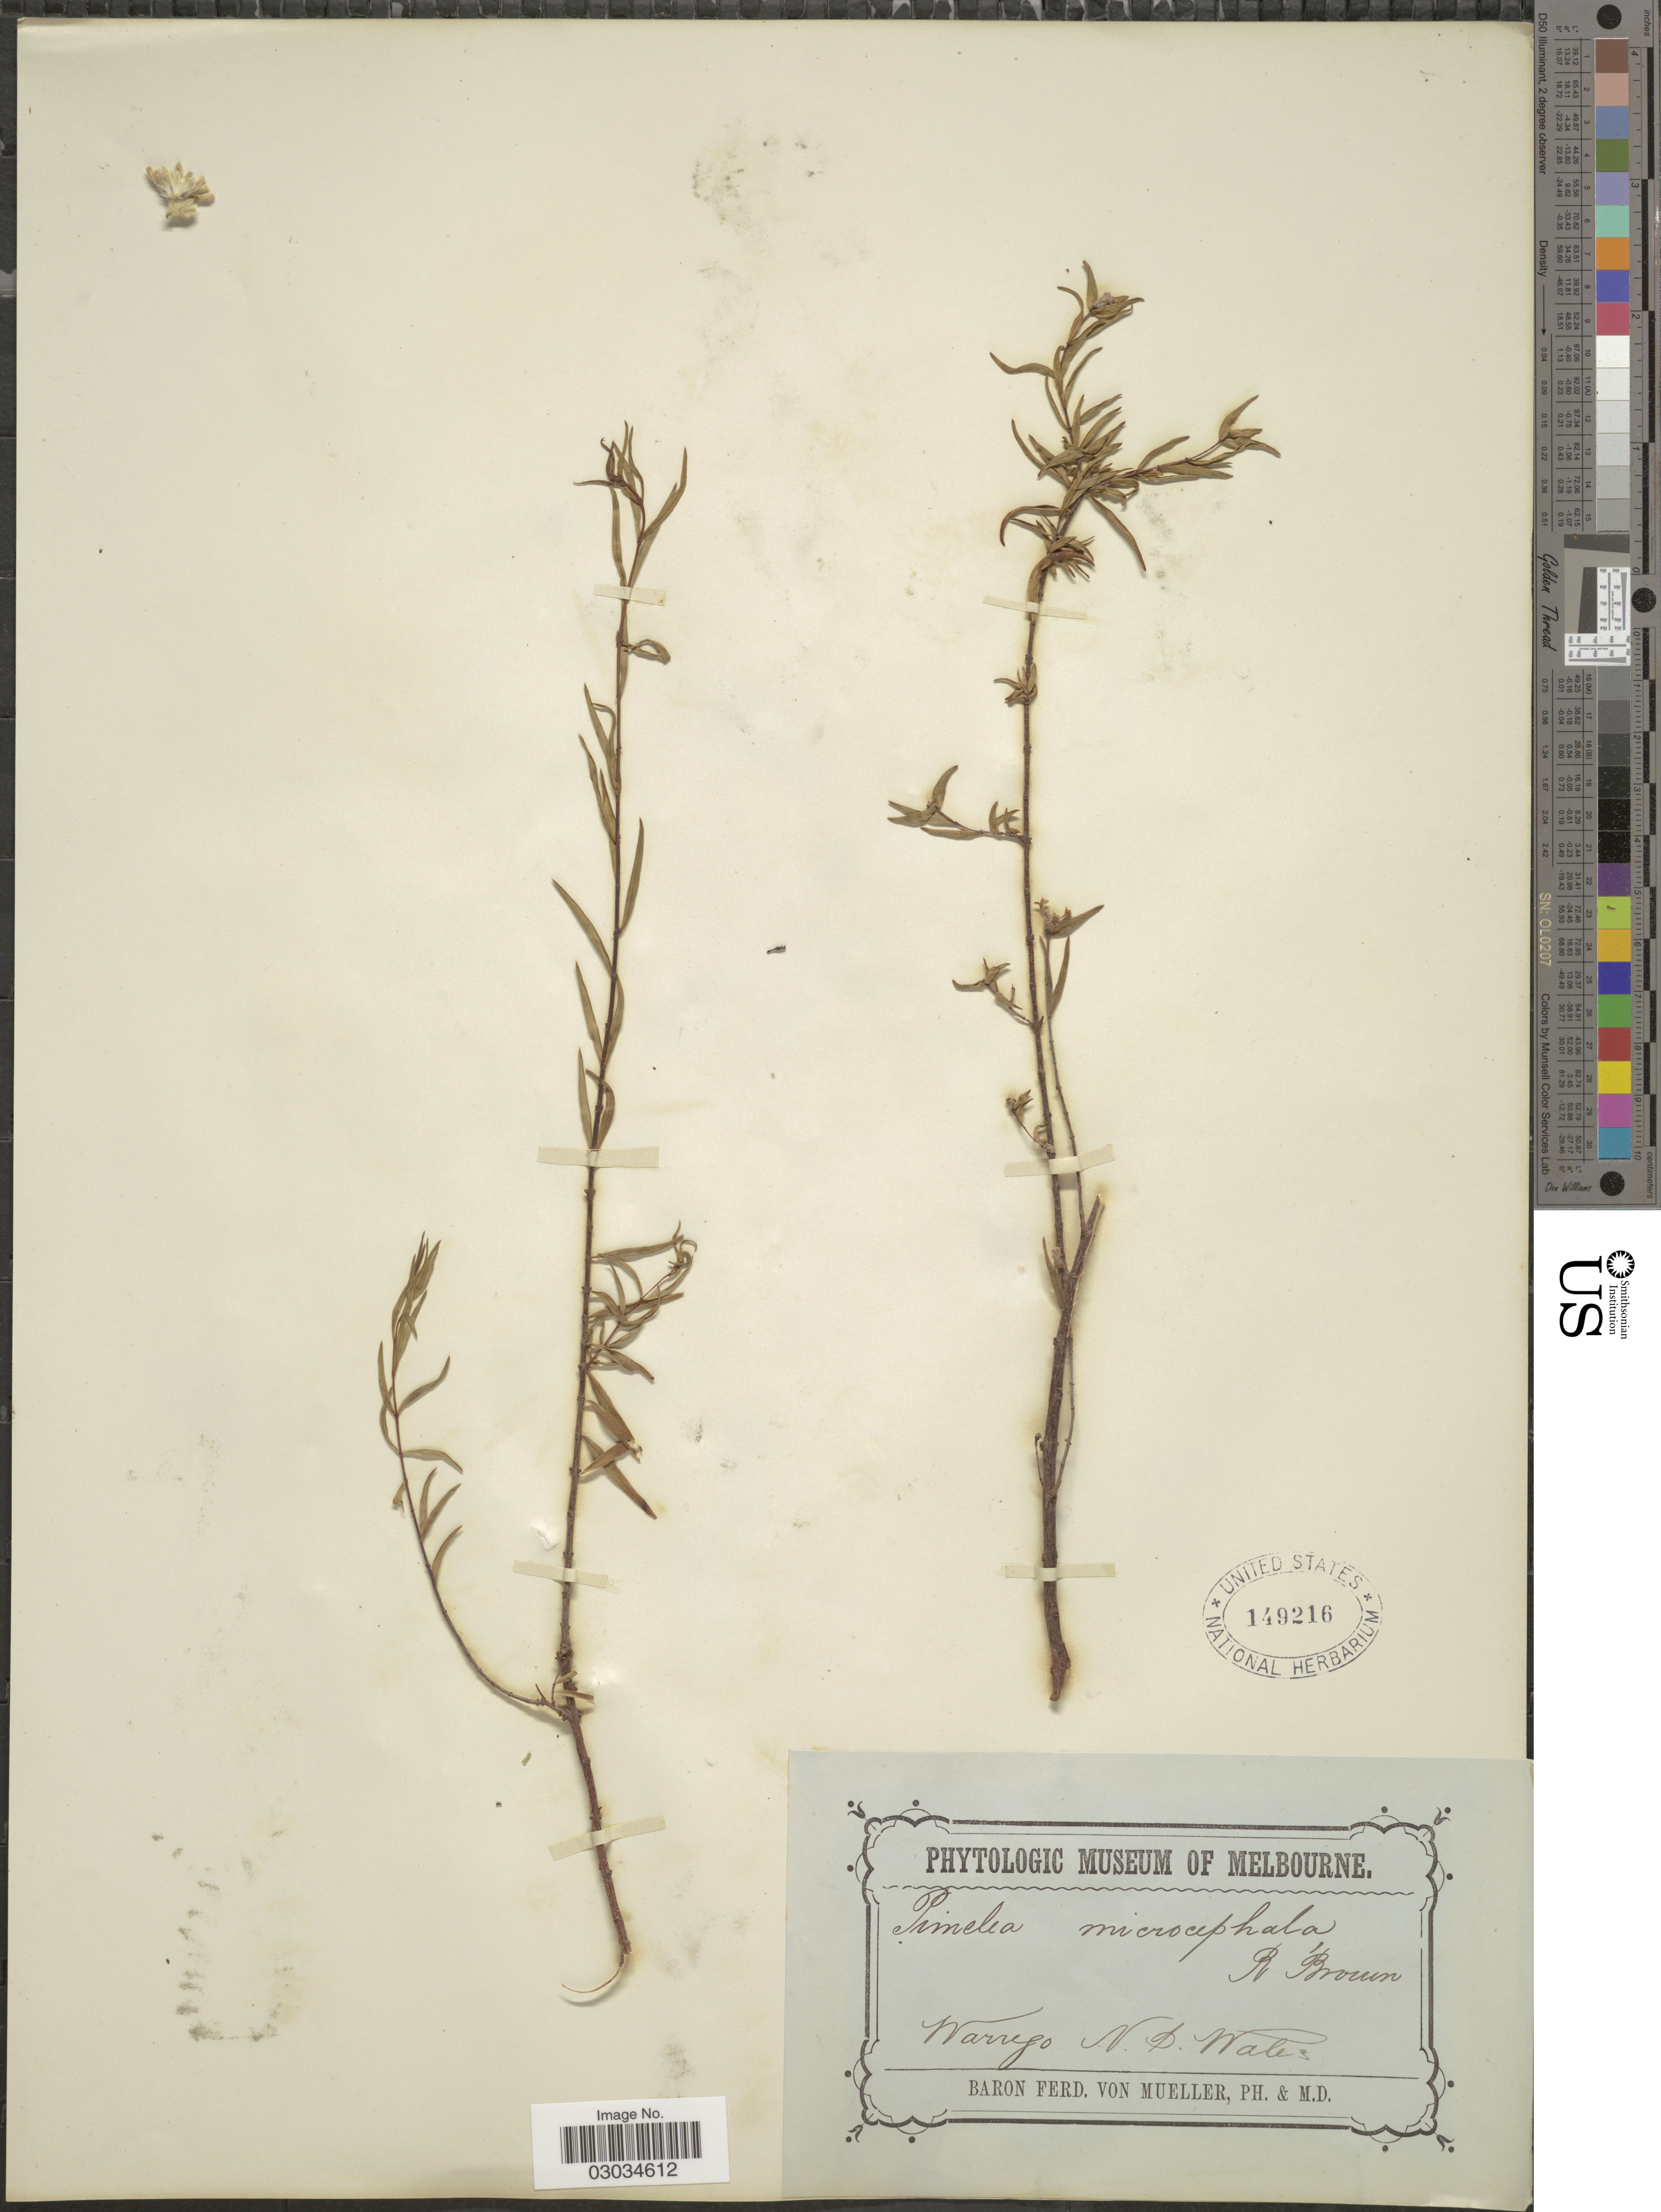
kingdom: Plantae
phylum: Tracheophyta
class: Magnoliopsida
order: Malvales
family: Thymelaeaceae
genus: Pimelea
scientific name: Pimelea microcephala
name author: R. Br.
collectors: F. von Mueller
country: Australia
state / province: New South Wales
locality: Warrego N.S. Wales.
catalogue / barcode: US 149216